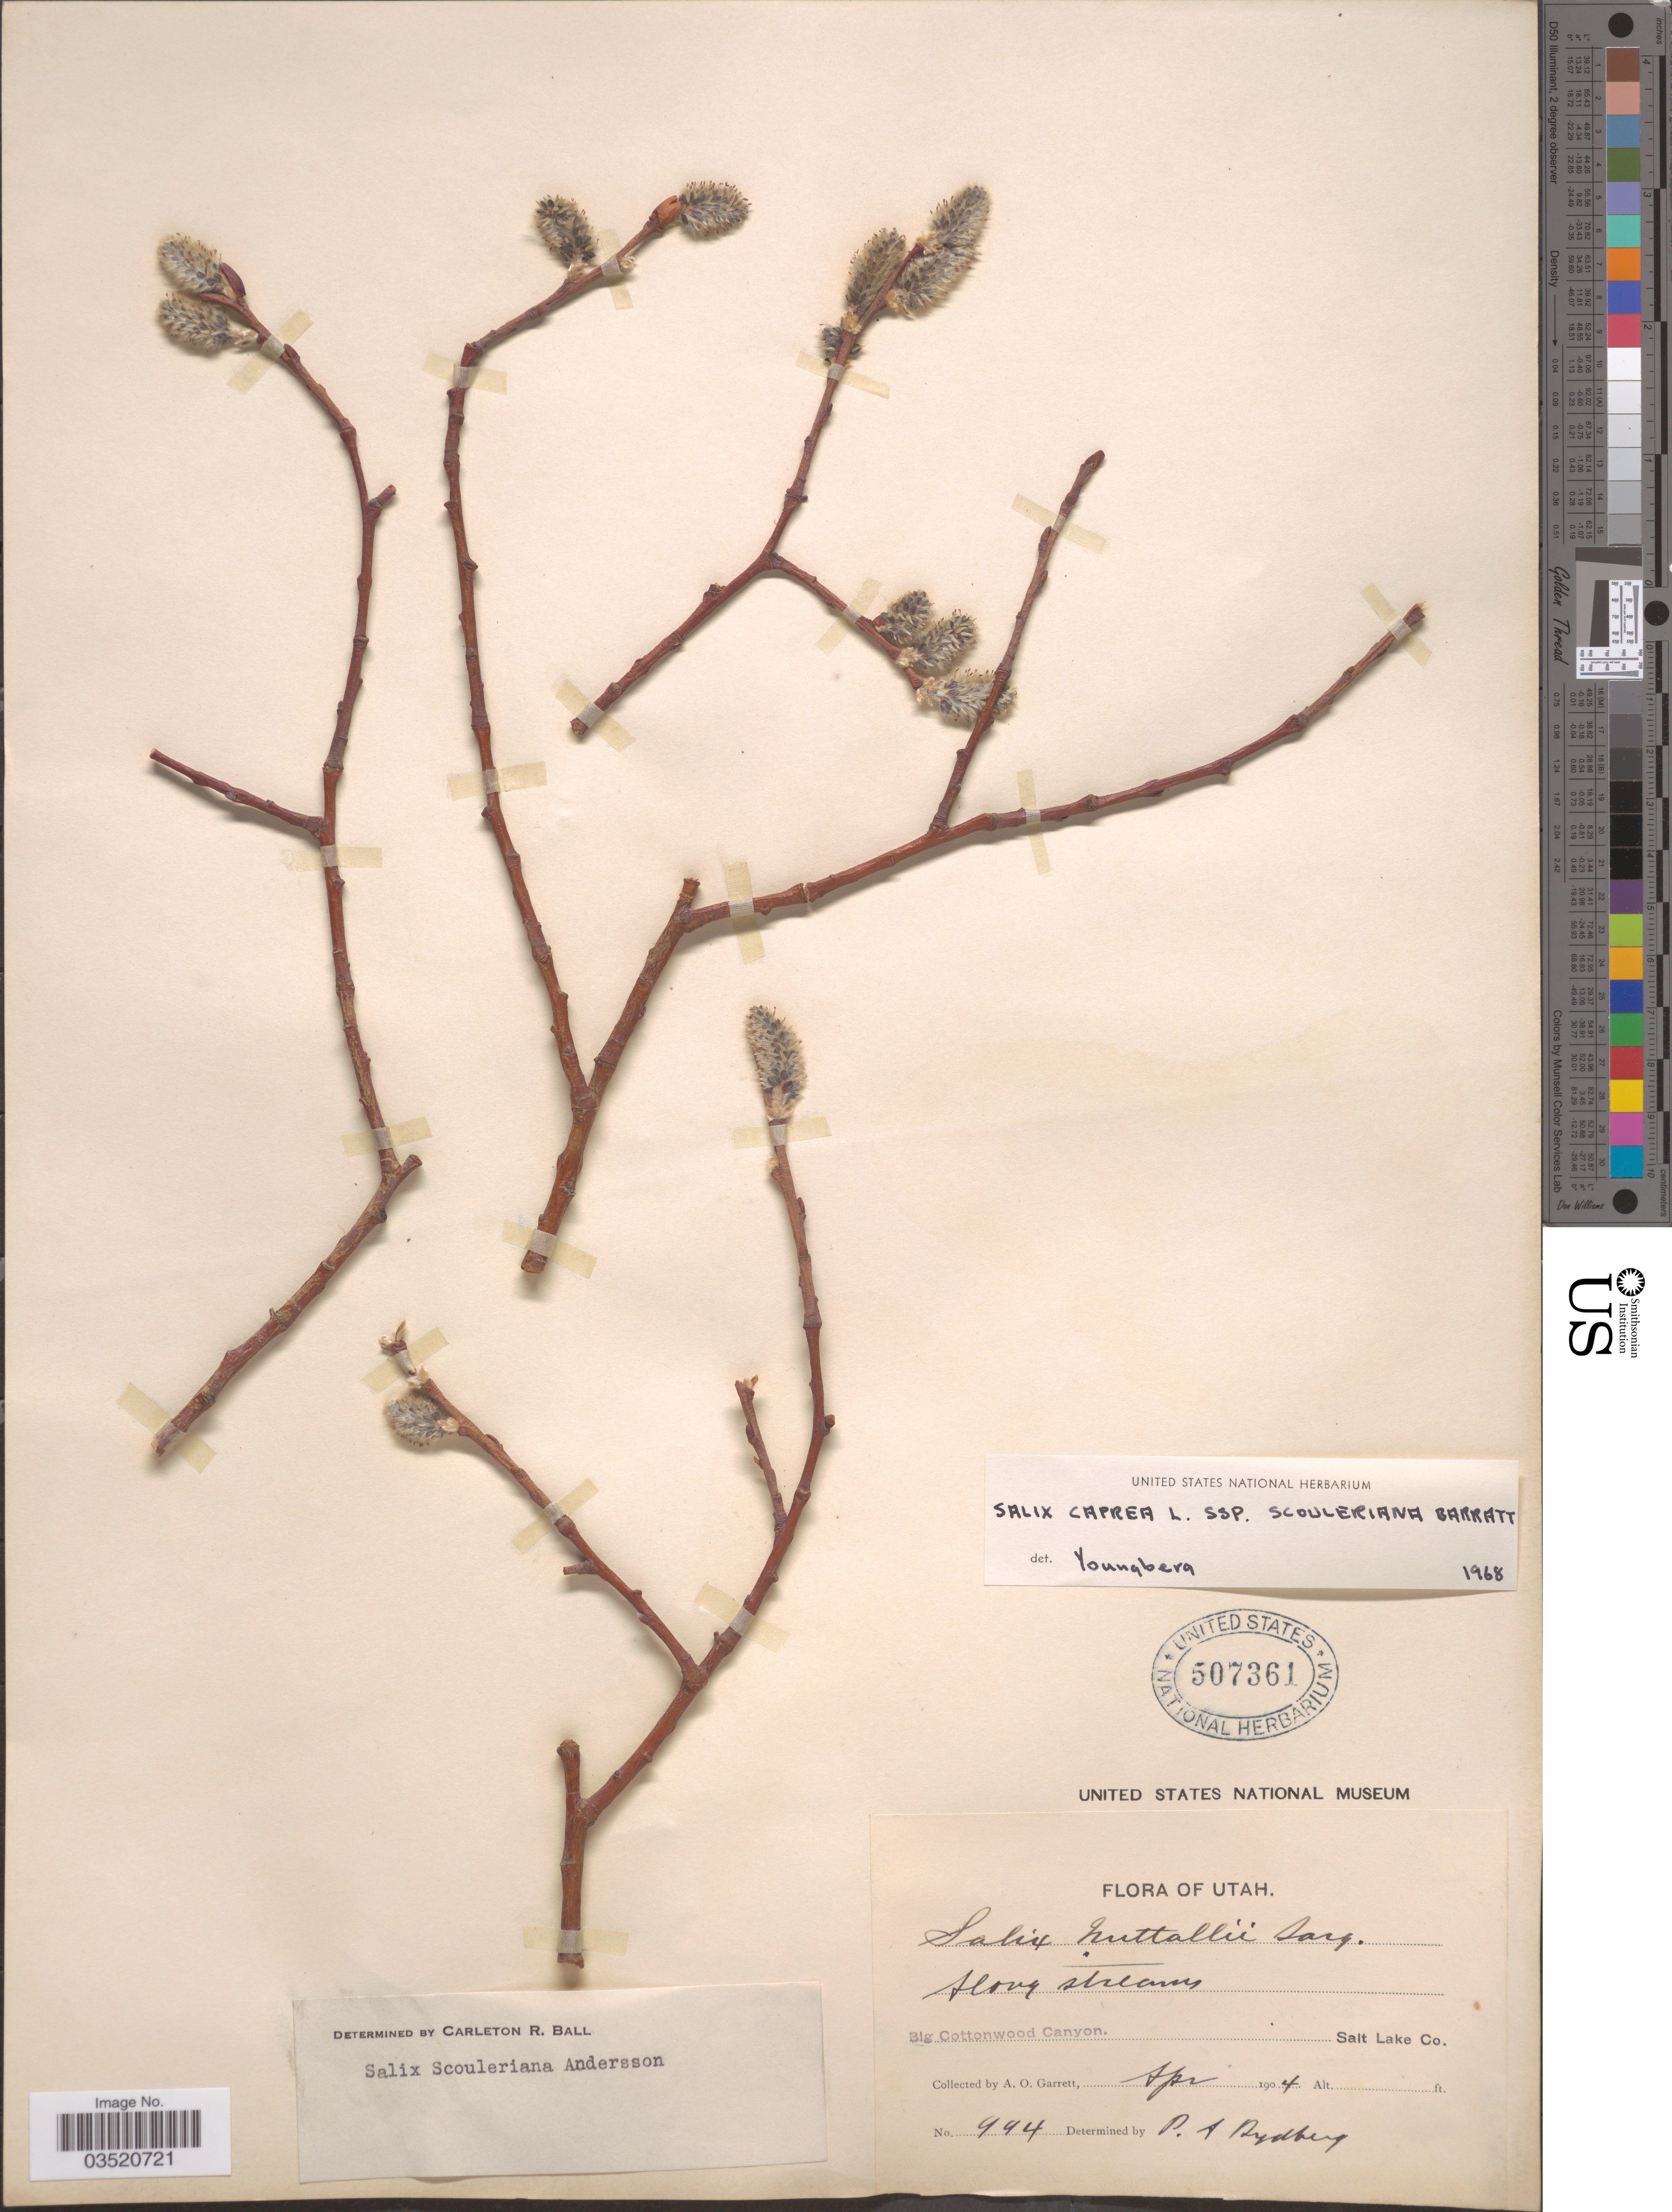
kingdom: Plantae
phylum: Tracheophyta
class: Magnoliopsida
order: Malpighiales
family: Salicaceae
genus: Salix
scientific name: Salix scouleriana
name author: Barratt ex Hook.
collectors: A. O. Garrett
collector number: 994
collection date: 1904-04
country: United States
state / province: Utah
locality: Big Cottonwood Canyon. Salt Lake Co.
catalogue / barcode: US 507361